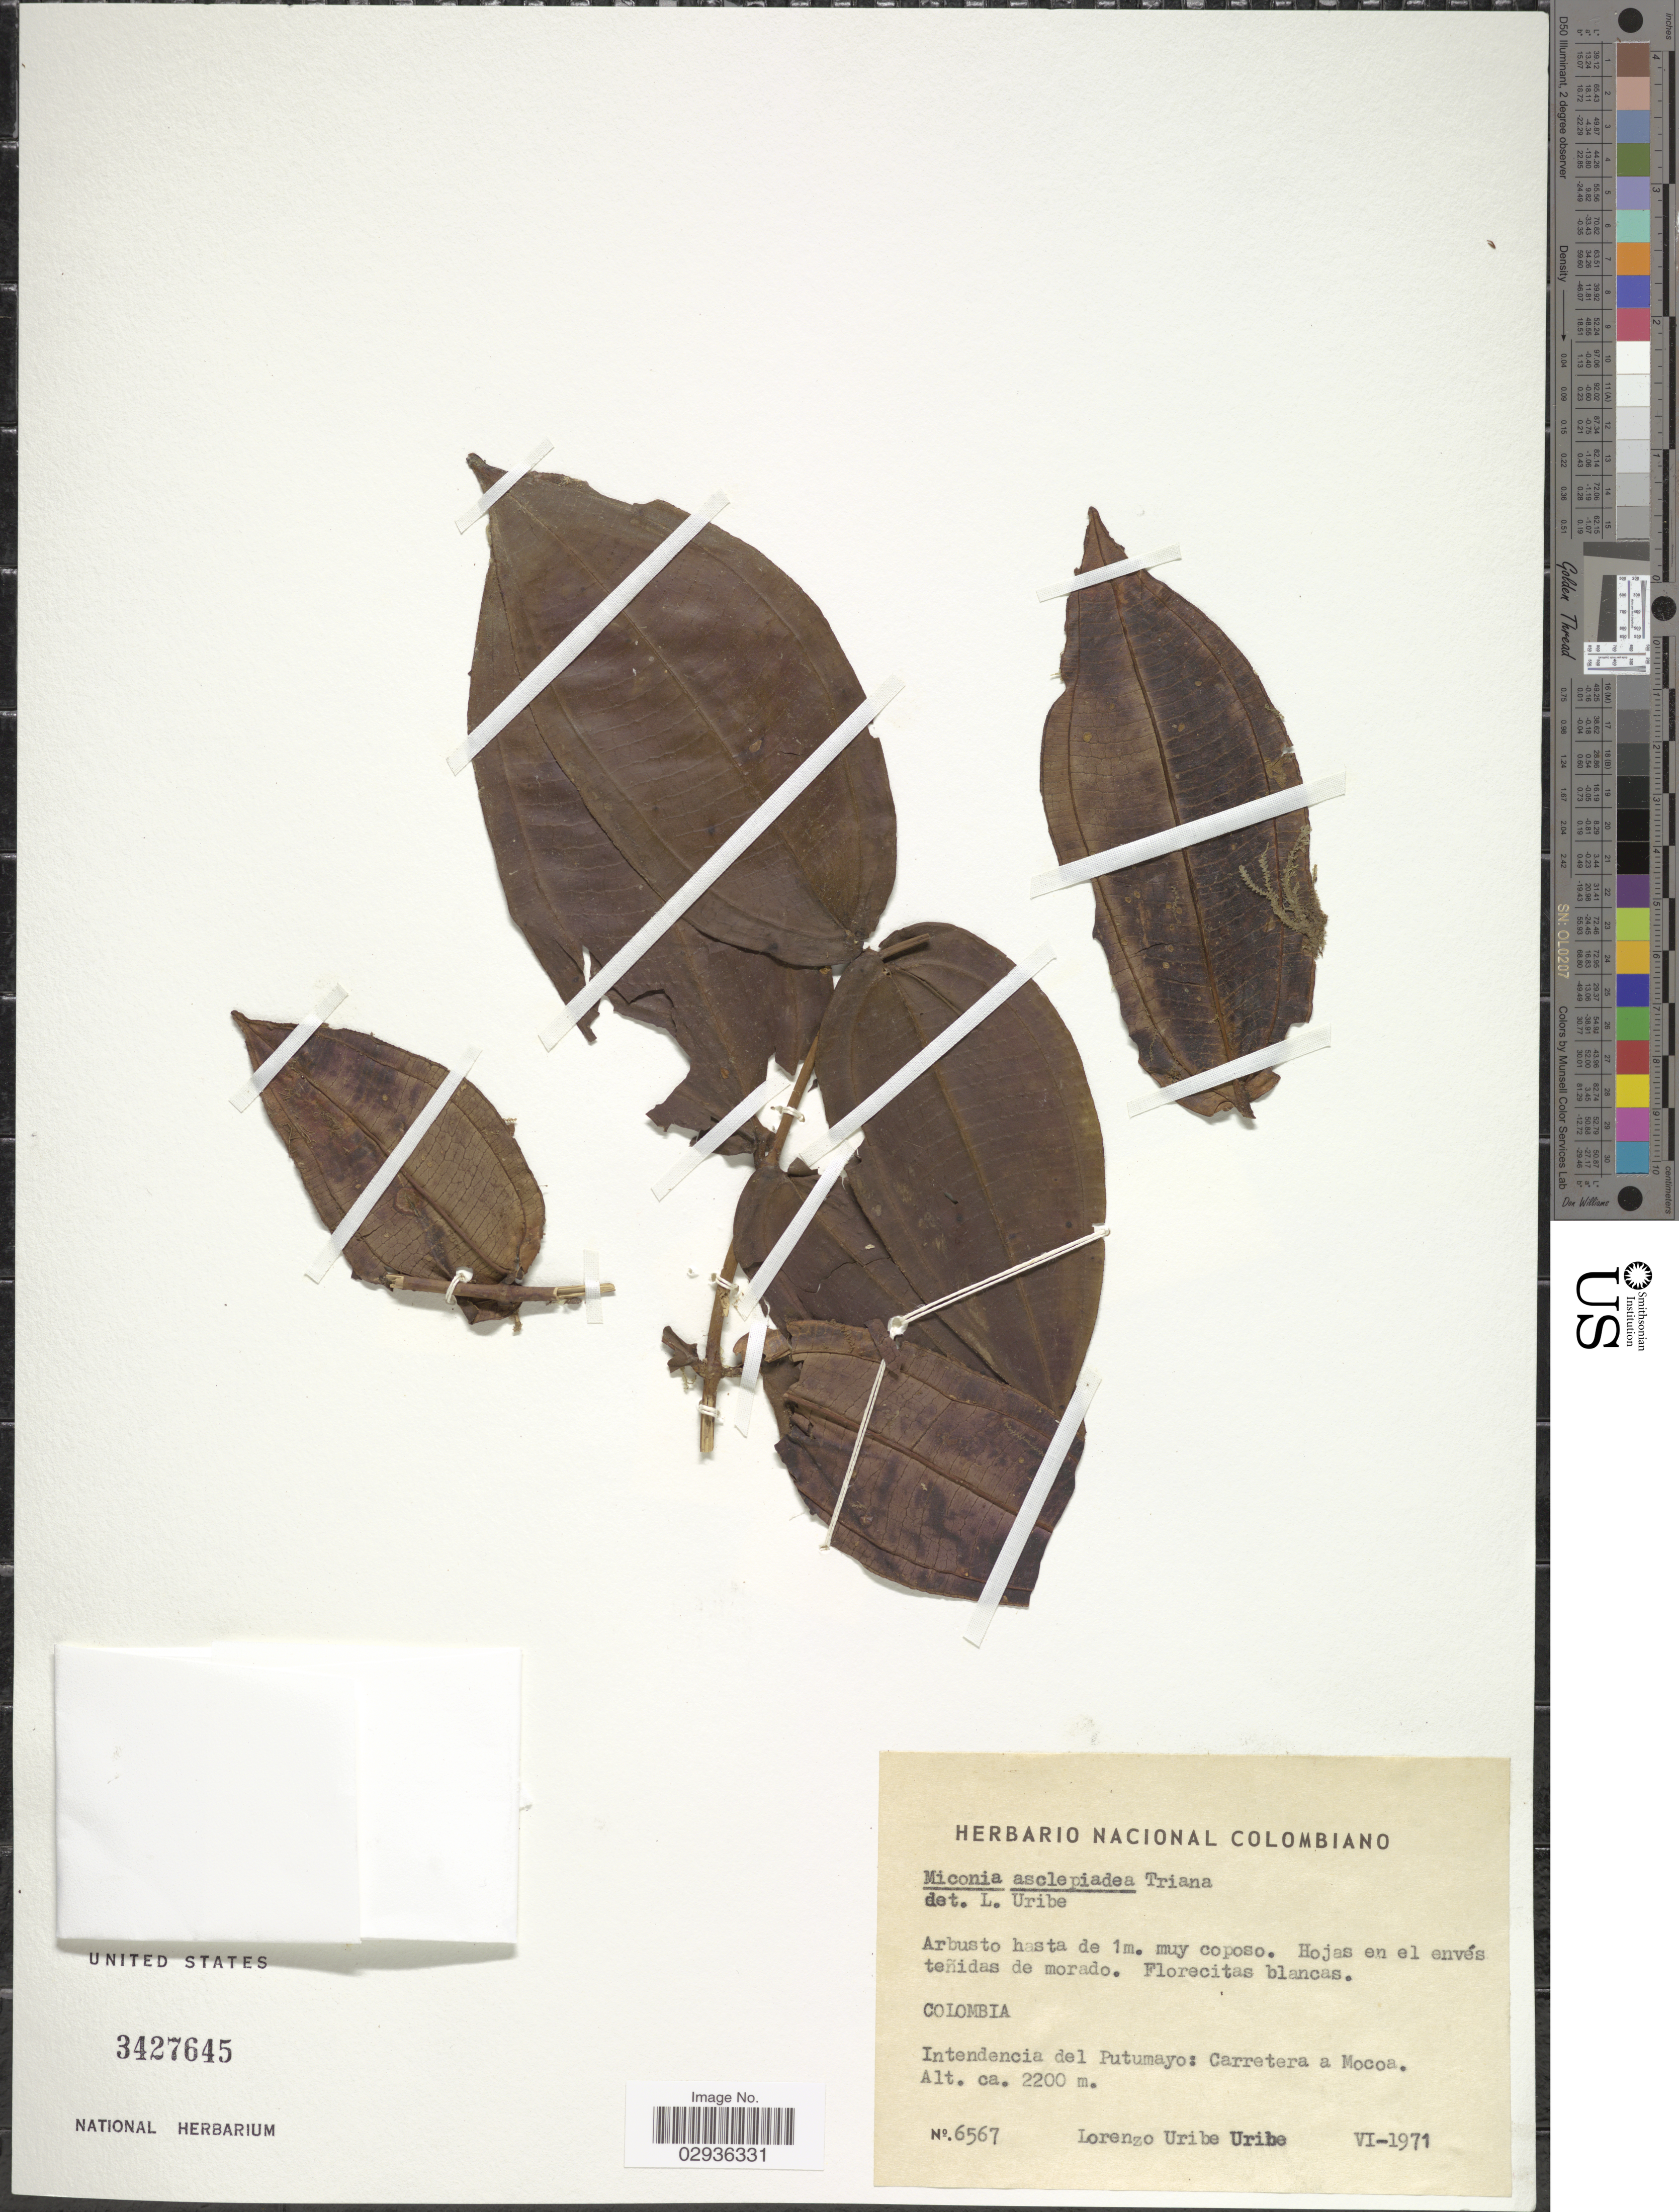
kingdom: Plantae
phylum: Tracheophyta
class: Magnoliopsida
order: Myrtales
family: Melastomataceae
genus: Miconia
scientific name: Miconia asclepiadea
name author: Triana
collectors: L. Uribe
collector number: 6567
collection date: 1971-06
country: Colombia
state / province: Putumayo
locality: Intendencia del Putumayo: Carretera a Mocoa.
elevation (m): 2200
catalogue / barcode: US 3427645